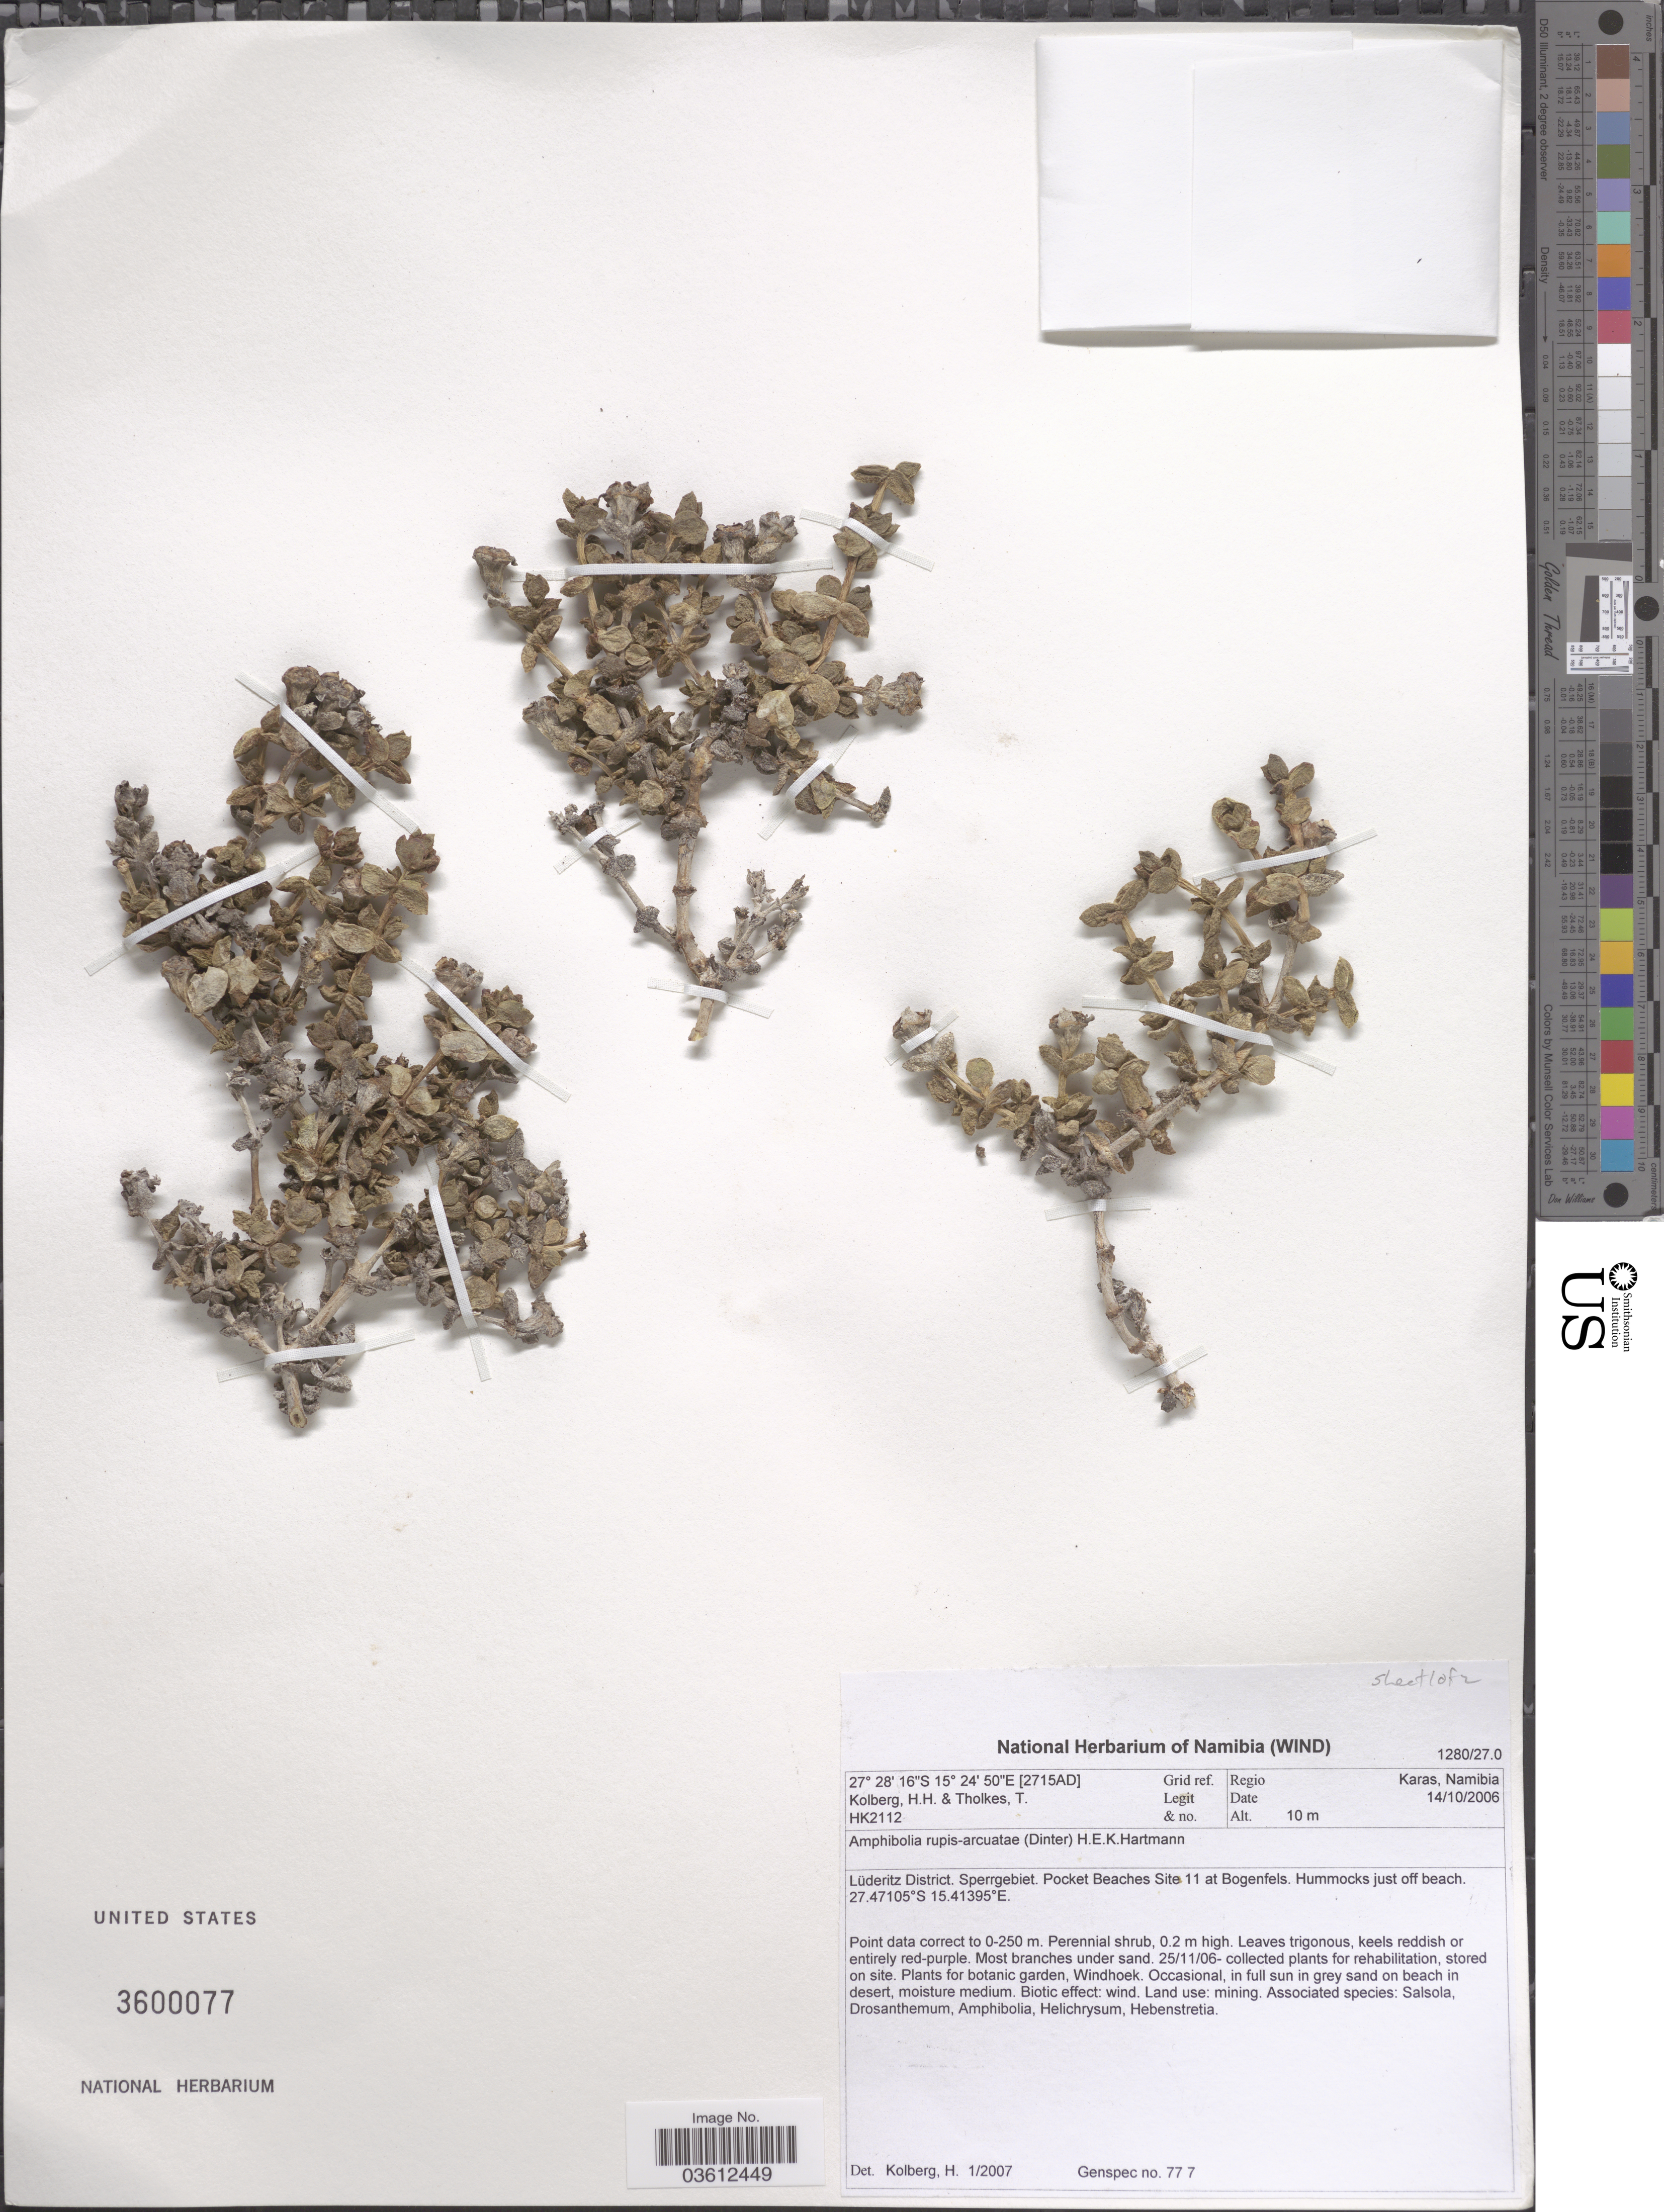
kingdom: Plantae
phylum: Tracheophyta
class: Magnoliopsida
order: Caryophyllales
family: Aizoaceae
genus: Amphibolia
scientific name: Amphibolia rupis-arcuatae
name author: H.E.K. Hartmann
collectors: H. H. Kolberg & T. Tholkes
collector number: HK2112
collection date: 2006-10-14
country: Namibia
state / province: Karas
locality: Grid ref. [2715AD]. Regio Karas. Lüderitz District. Sperrgebiet. Pocket Beaches Site 11 at Bogenfels. Hummocks just off beach.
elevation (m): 10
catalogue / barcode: US 3600077